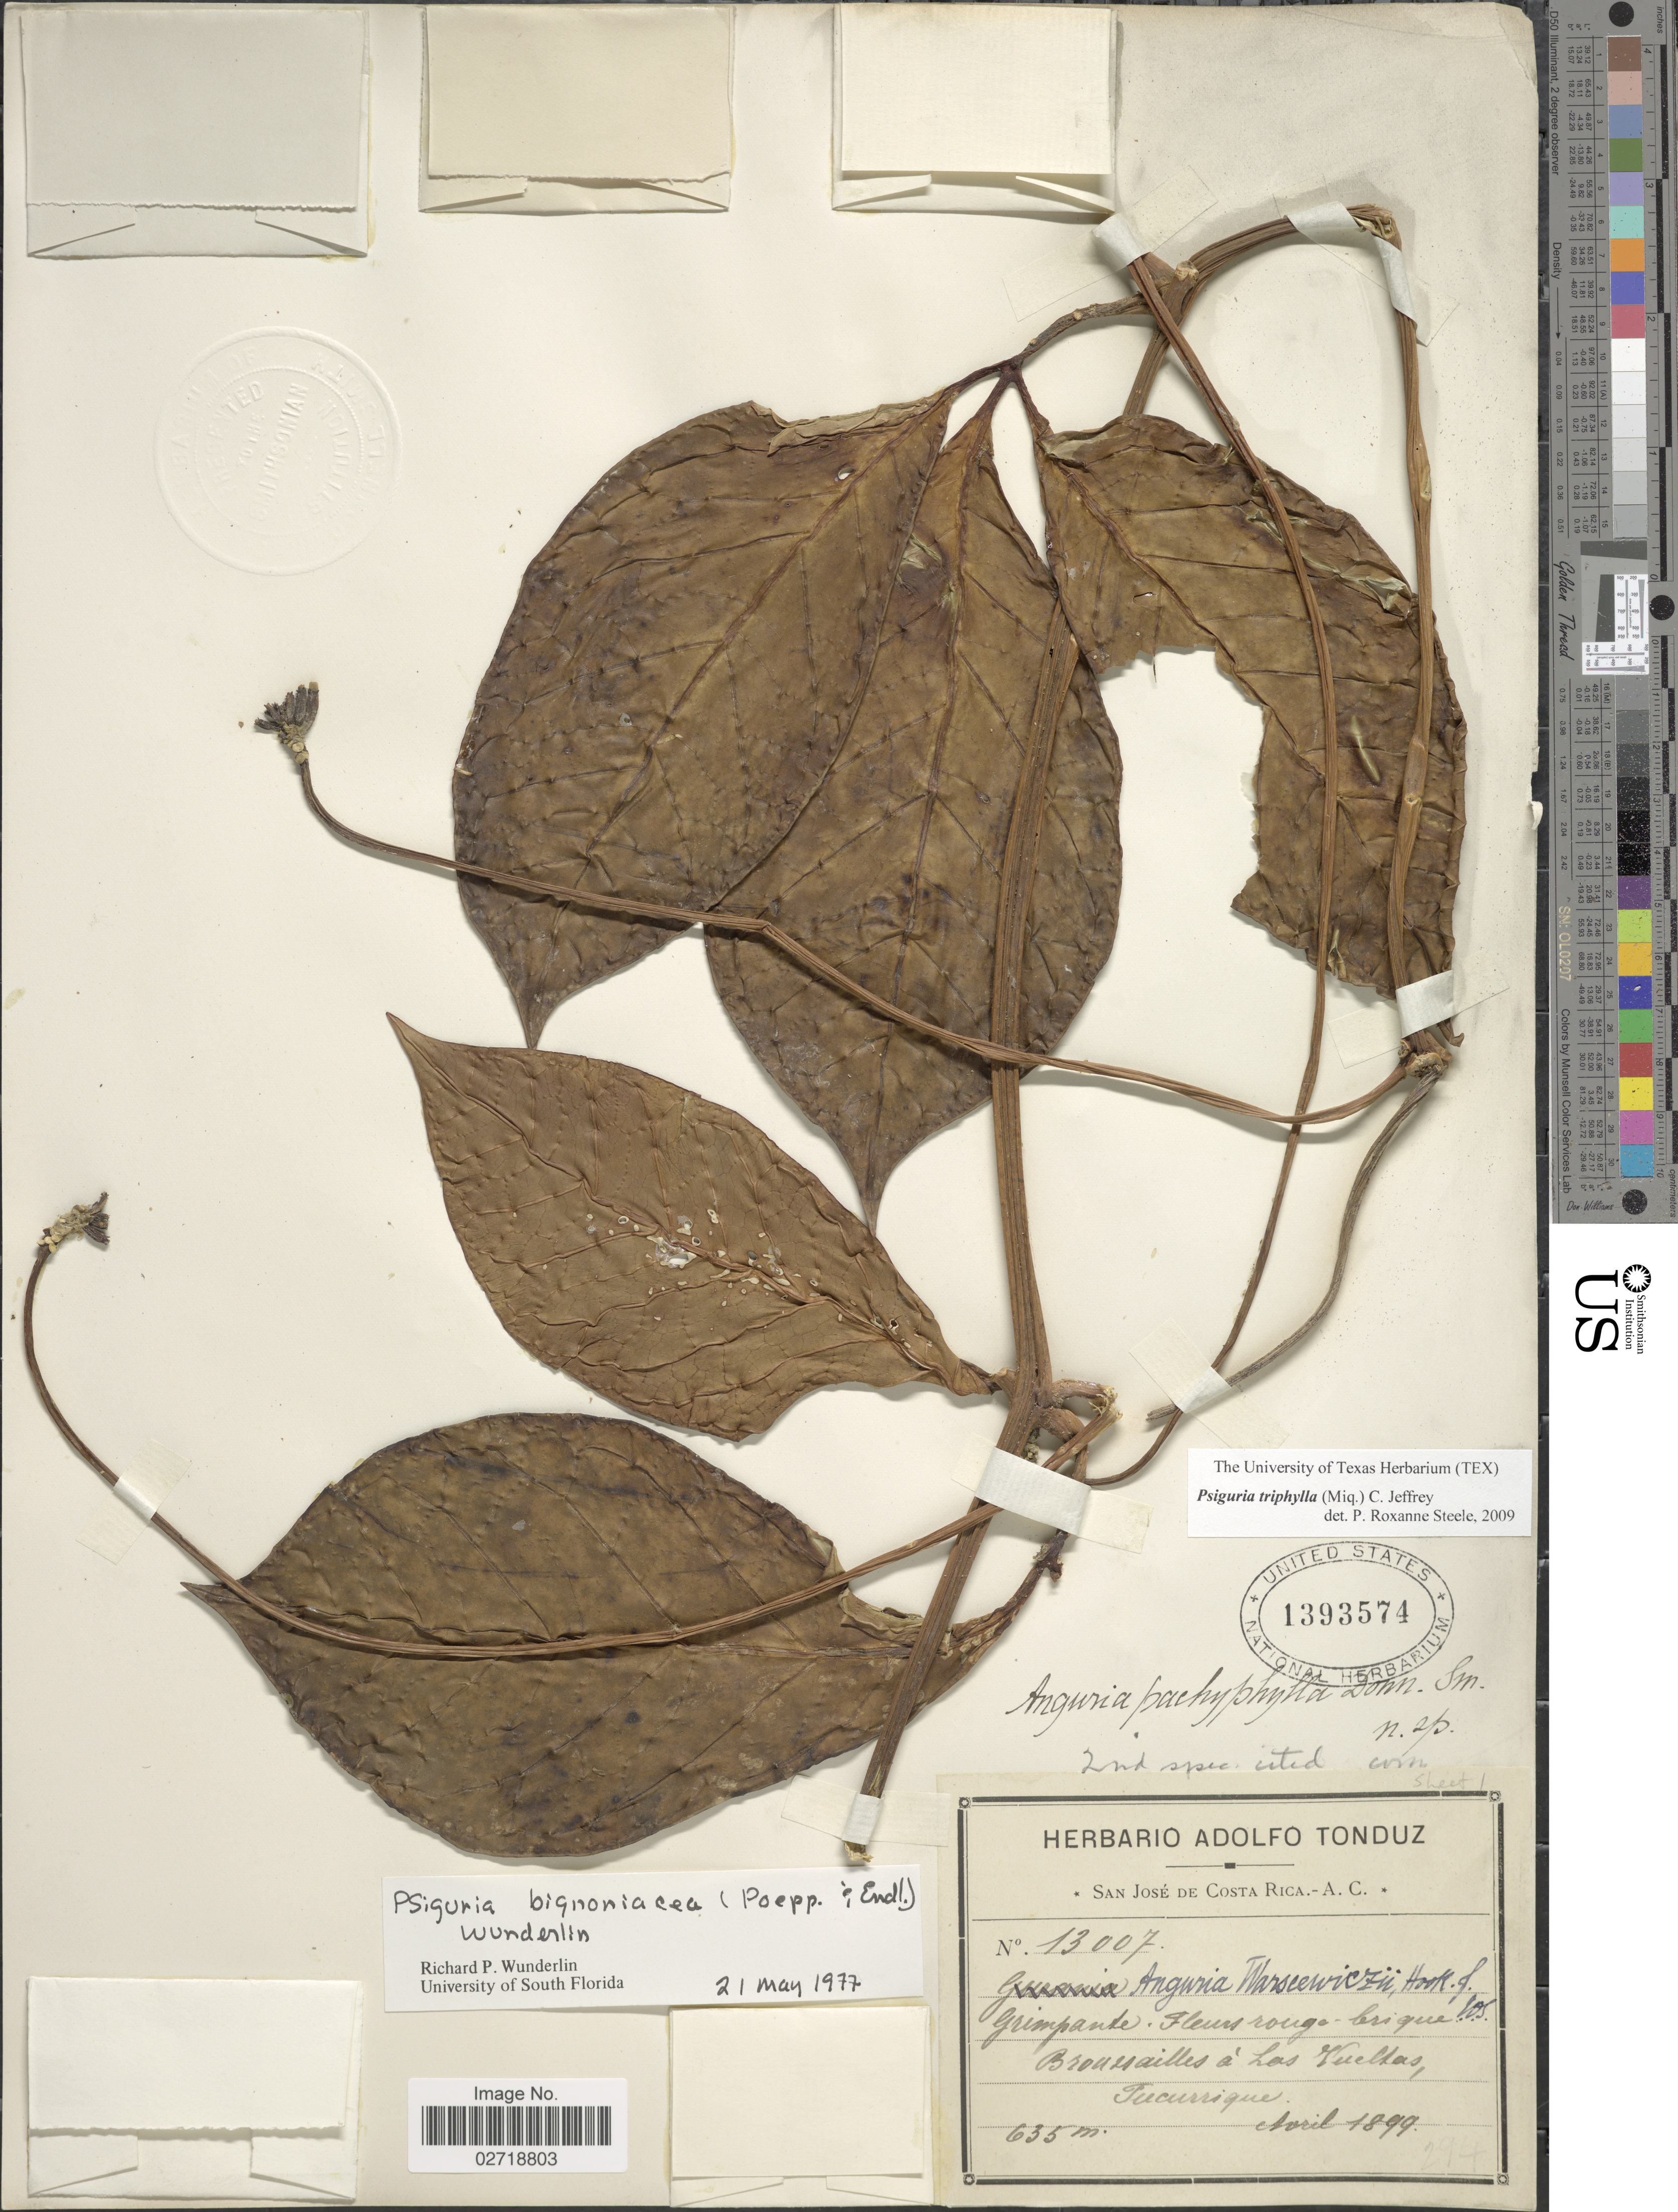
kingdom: Plantae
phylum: Tracheophyta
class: Magnoliopsida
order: Cucurbitales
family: Cucurbitaceae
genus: Psiguria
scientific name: Psiguria triphylla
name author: (Miq.) C. Jeffrey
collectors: ex Herb. Adolfo Tonduz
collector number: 13007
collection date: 1899-04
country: Costa Rica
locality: Broussailles a Las Vueltas, Tucurrique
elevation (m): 635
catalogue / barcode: US 1393574